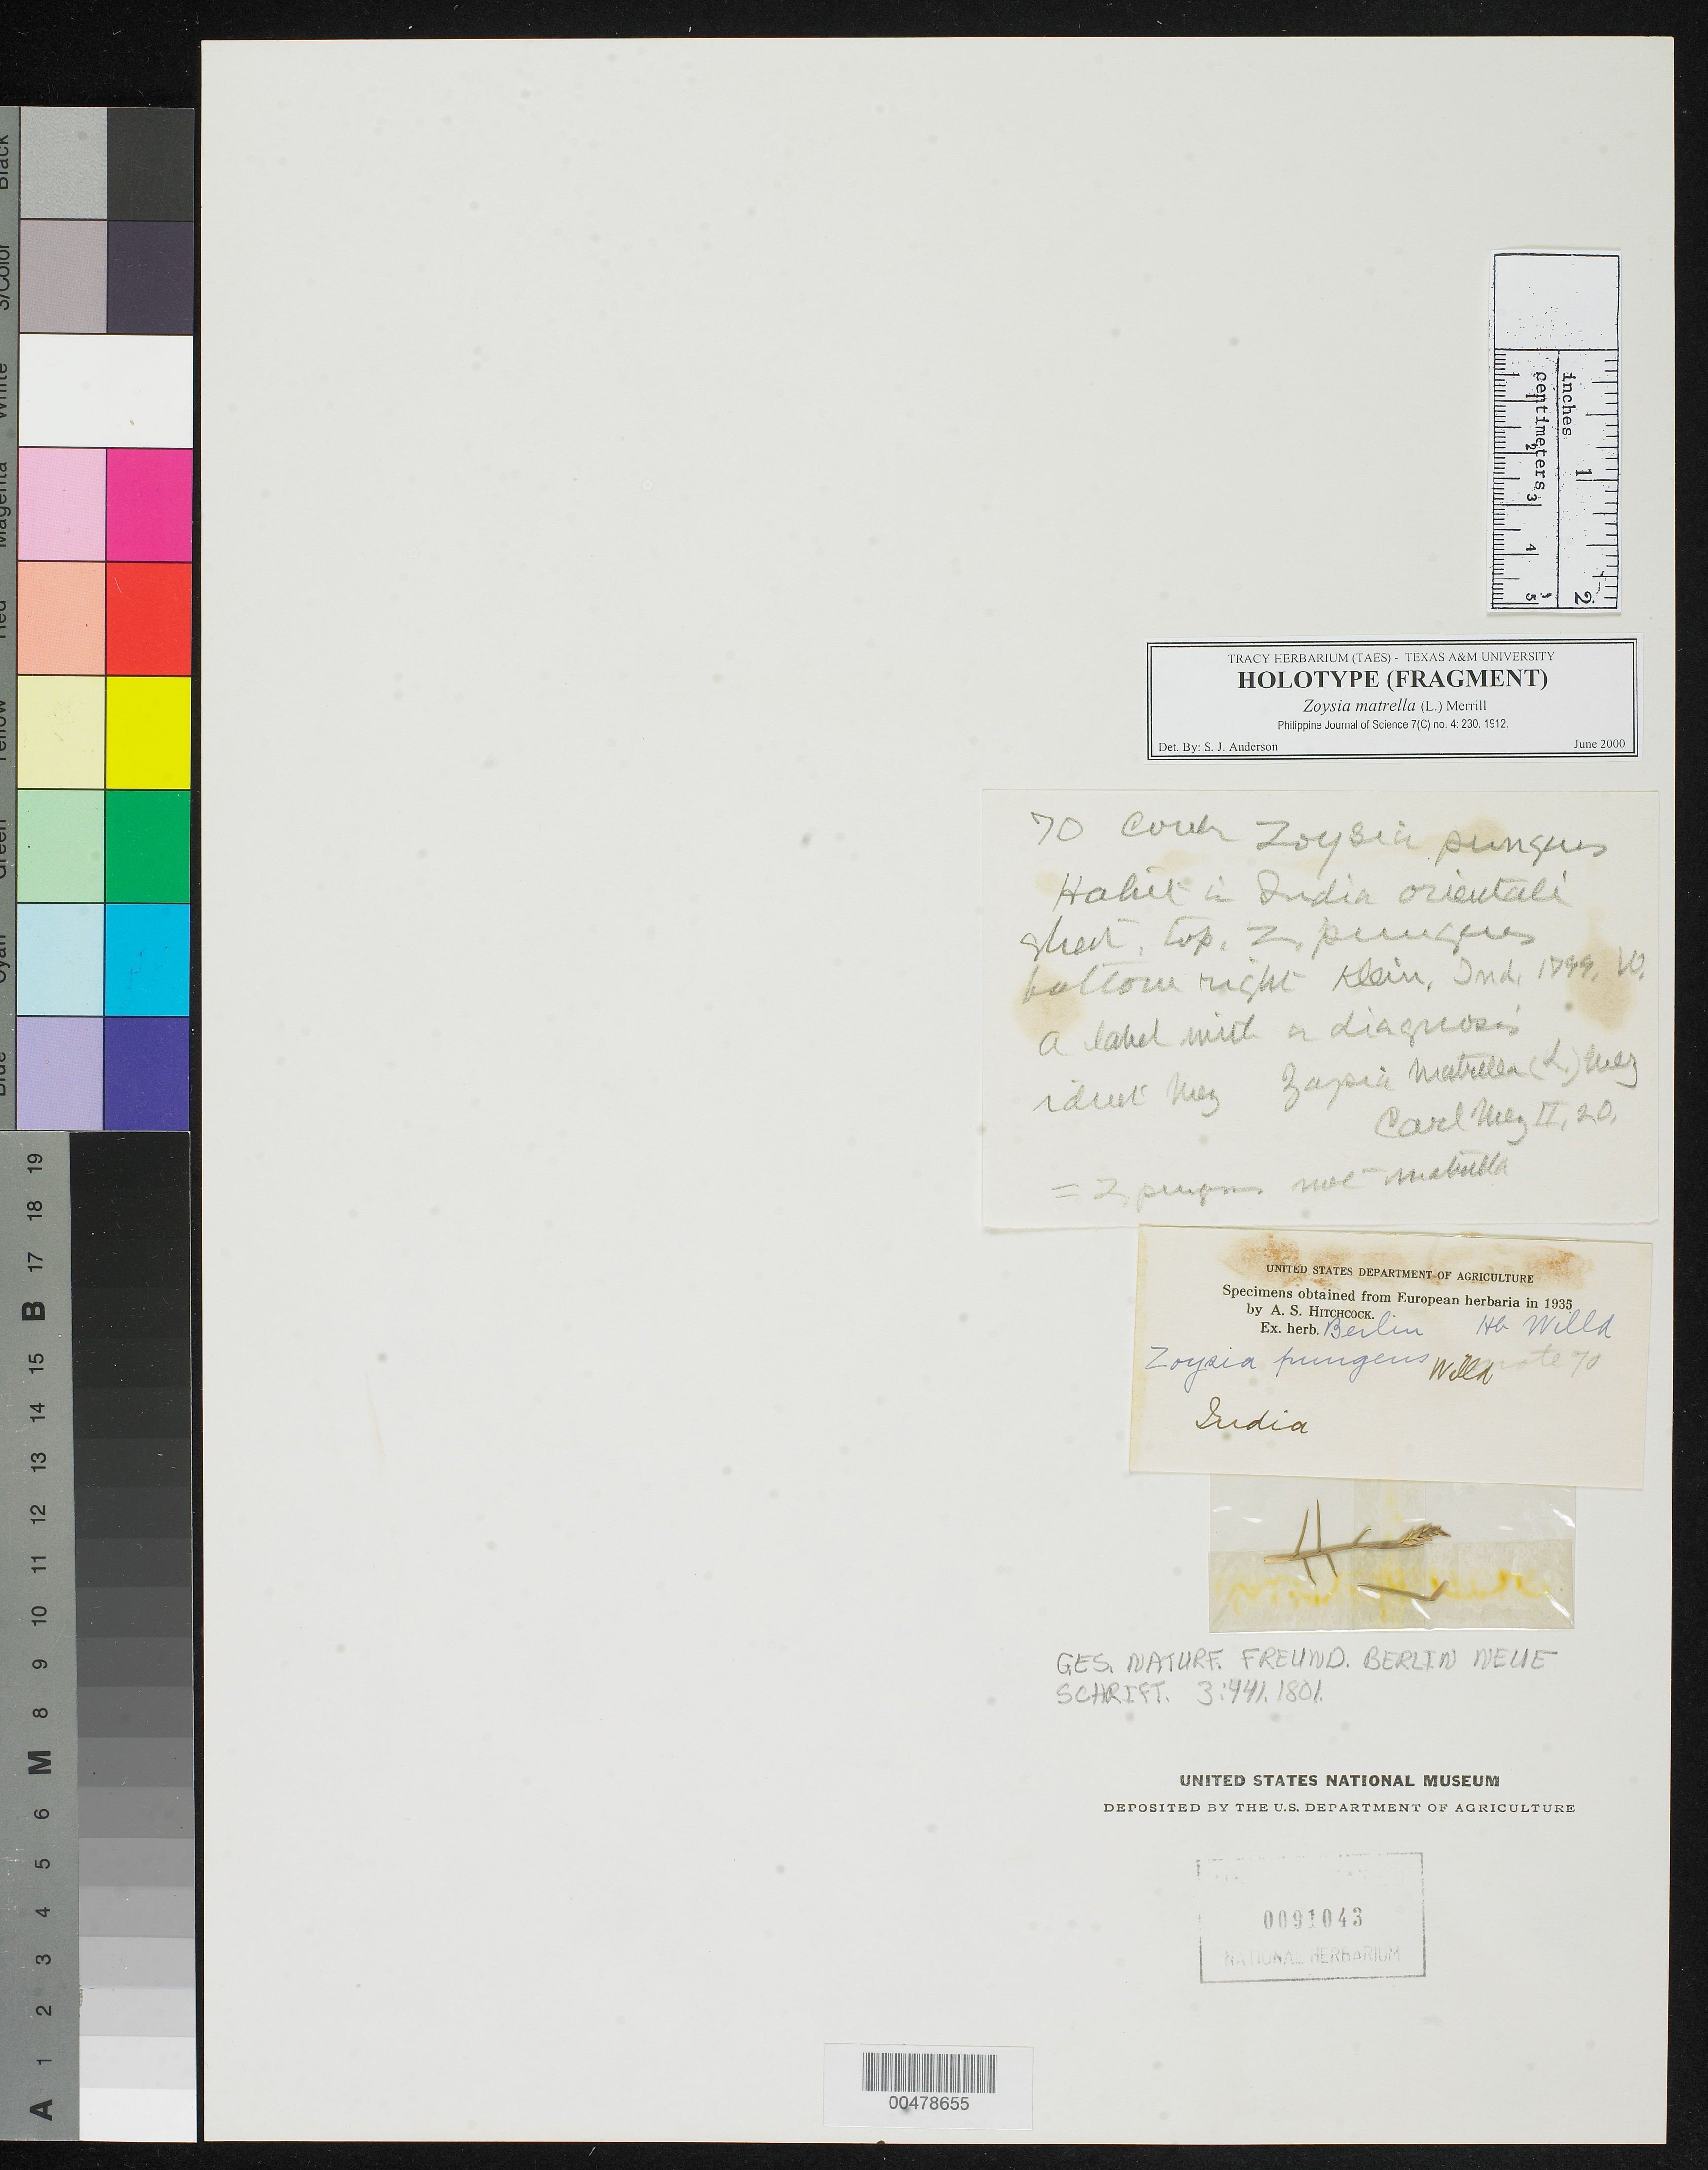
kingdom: Plantae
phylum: Tracheophyta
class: Liliopsida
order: Poales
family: Poaceae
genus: Zoysia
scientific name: Zoysia pungens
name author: Willd.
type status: Type Fragment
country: India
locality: India Orientali.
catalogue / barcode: US 91043